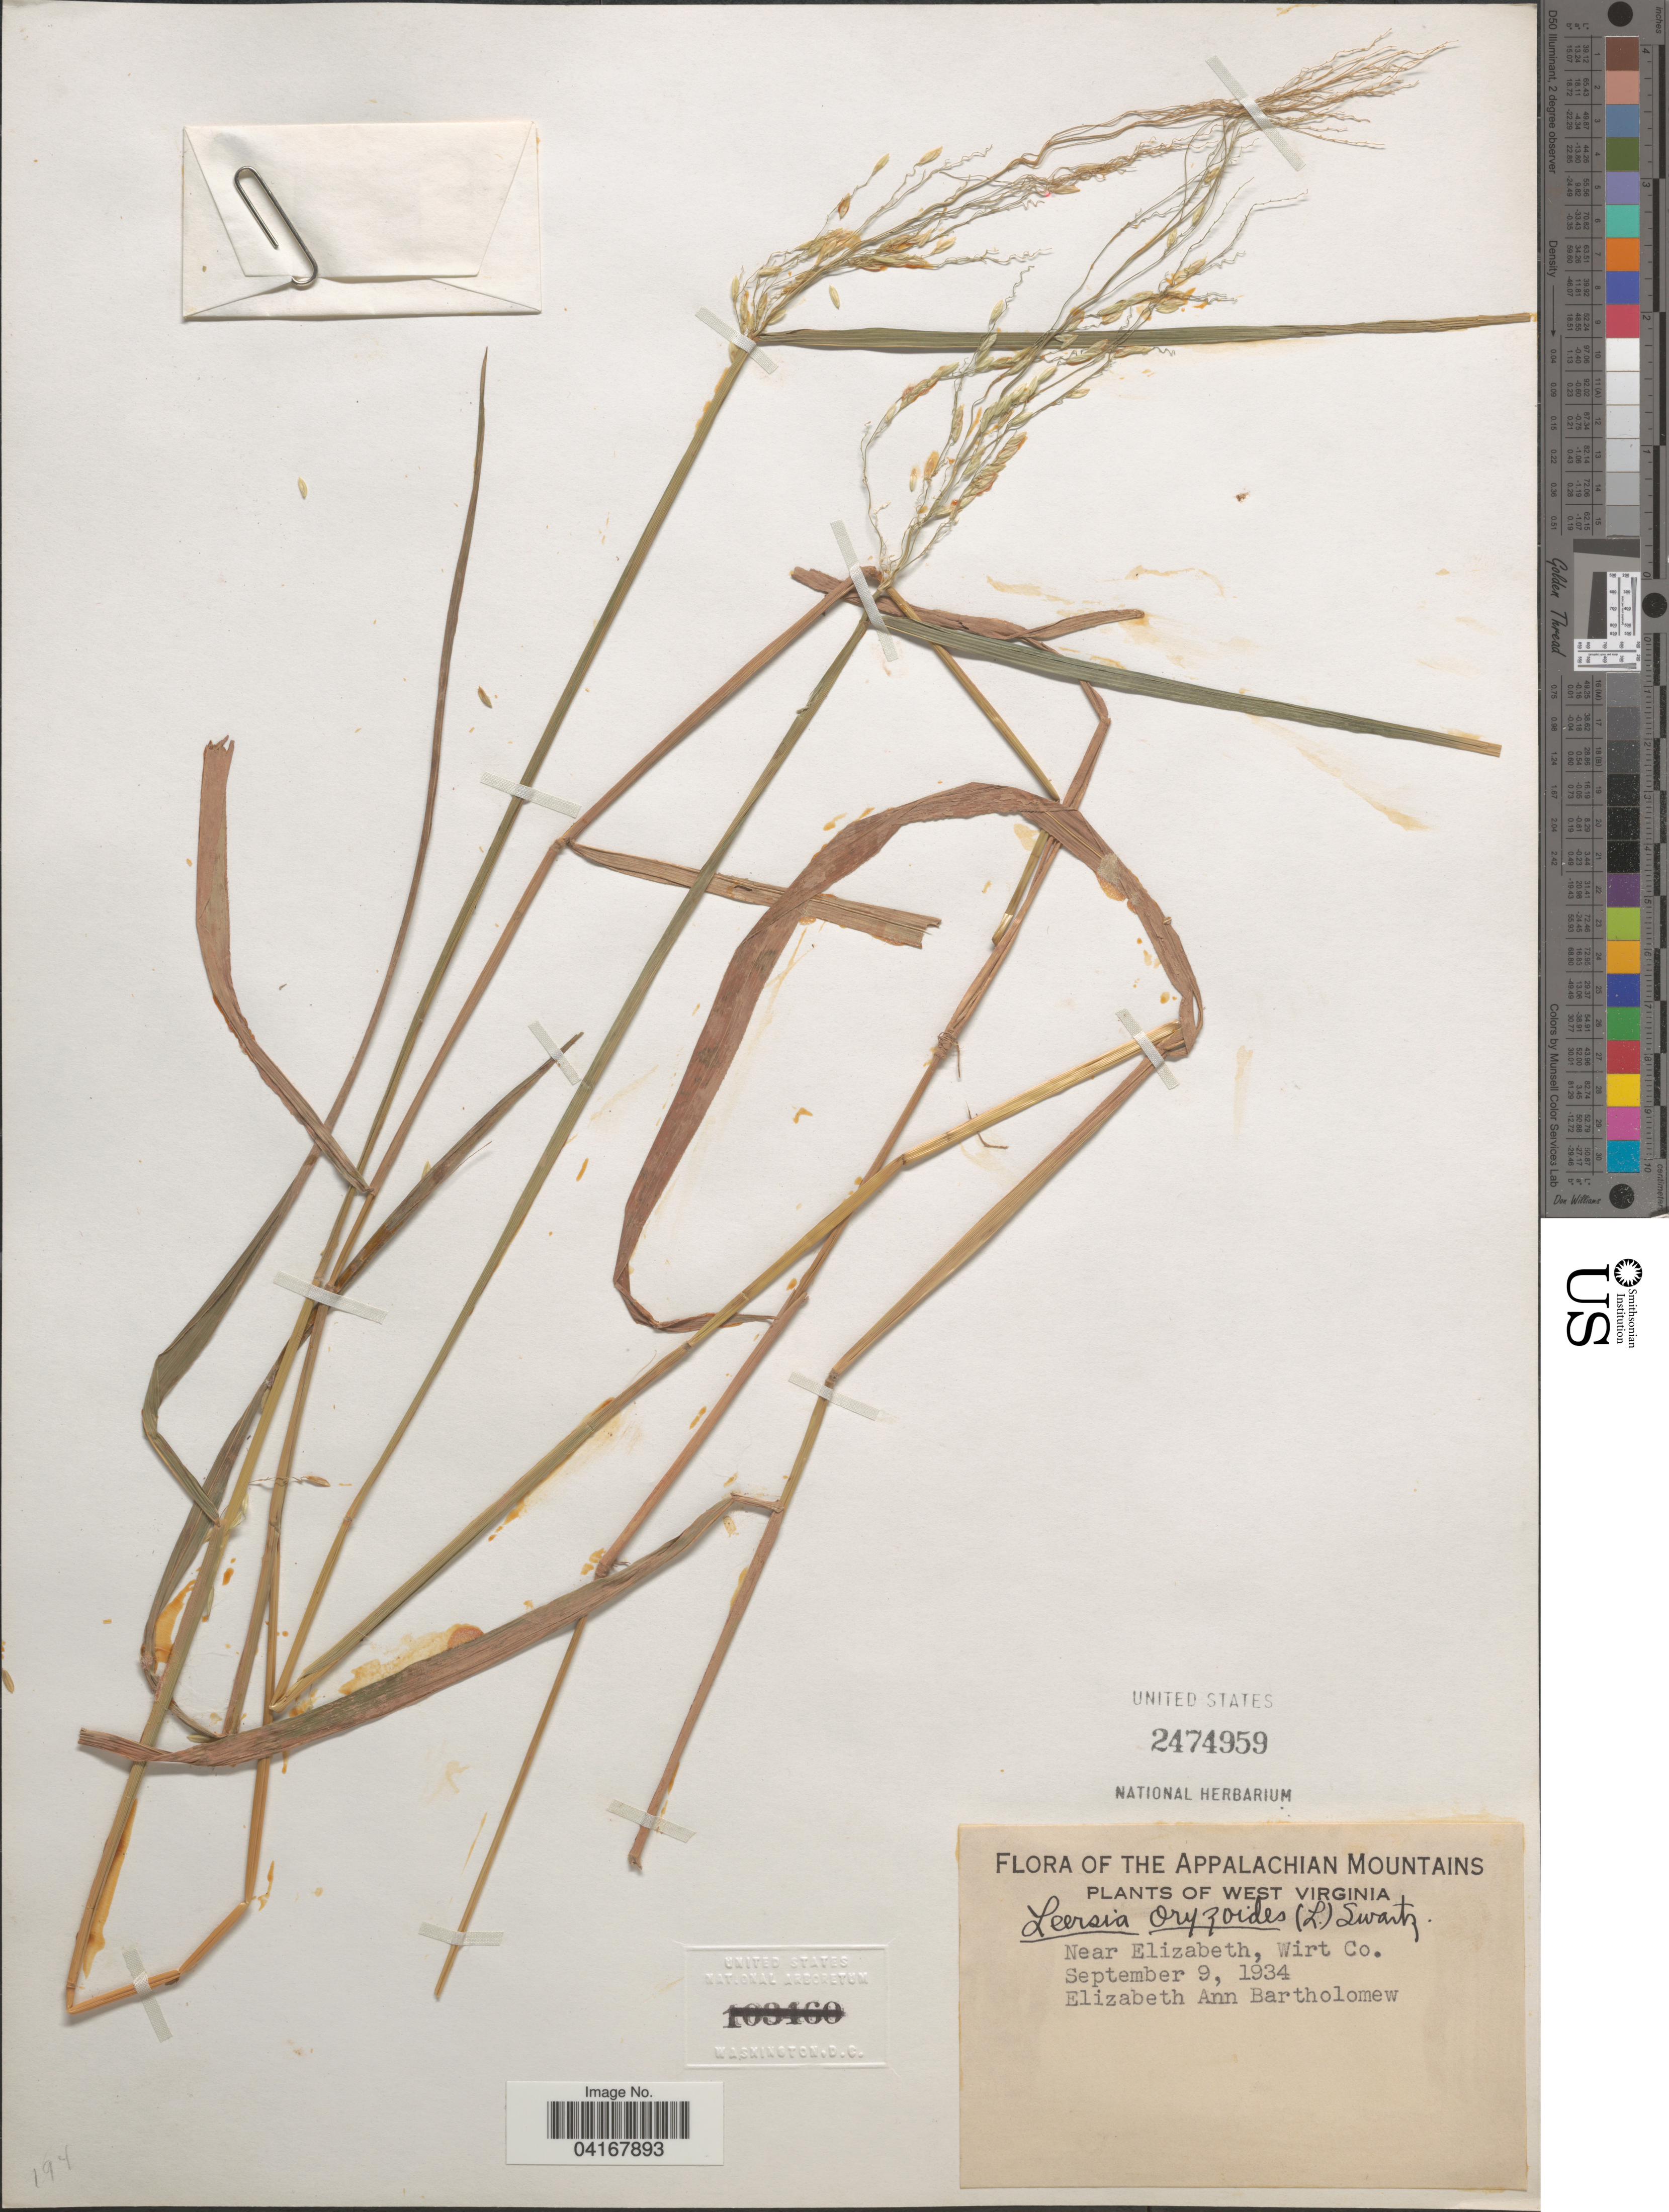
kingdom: Plantae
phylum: Tracheophyta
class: Liliopsida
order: Poales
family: Poaceae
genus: Leersia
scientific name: Leersia oryzoides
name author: (L.) Sw.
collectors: E. Bartholomew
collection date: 1934-09-09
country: United States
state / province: West Virginia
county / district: Wirt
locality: The Appalachian Mountains. Near Elizabeth, Wirt Co.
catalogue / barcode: US 2474959